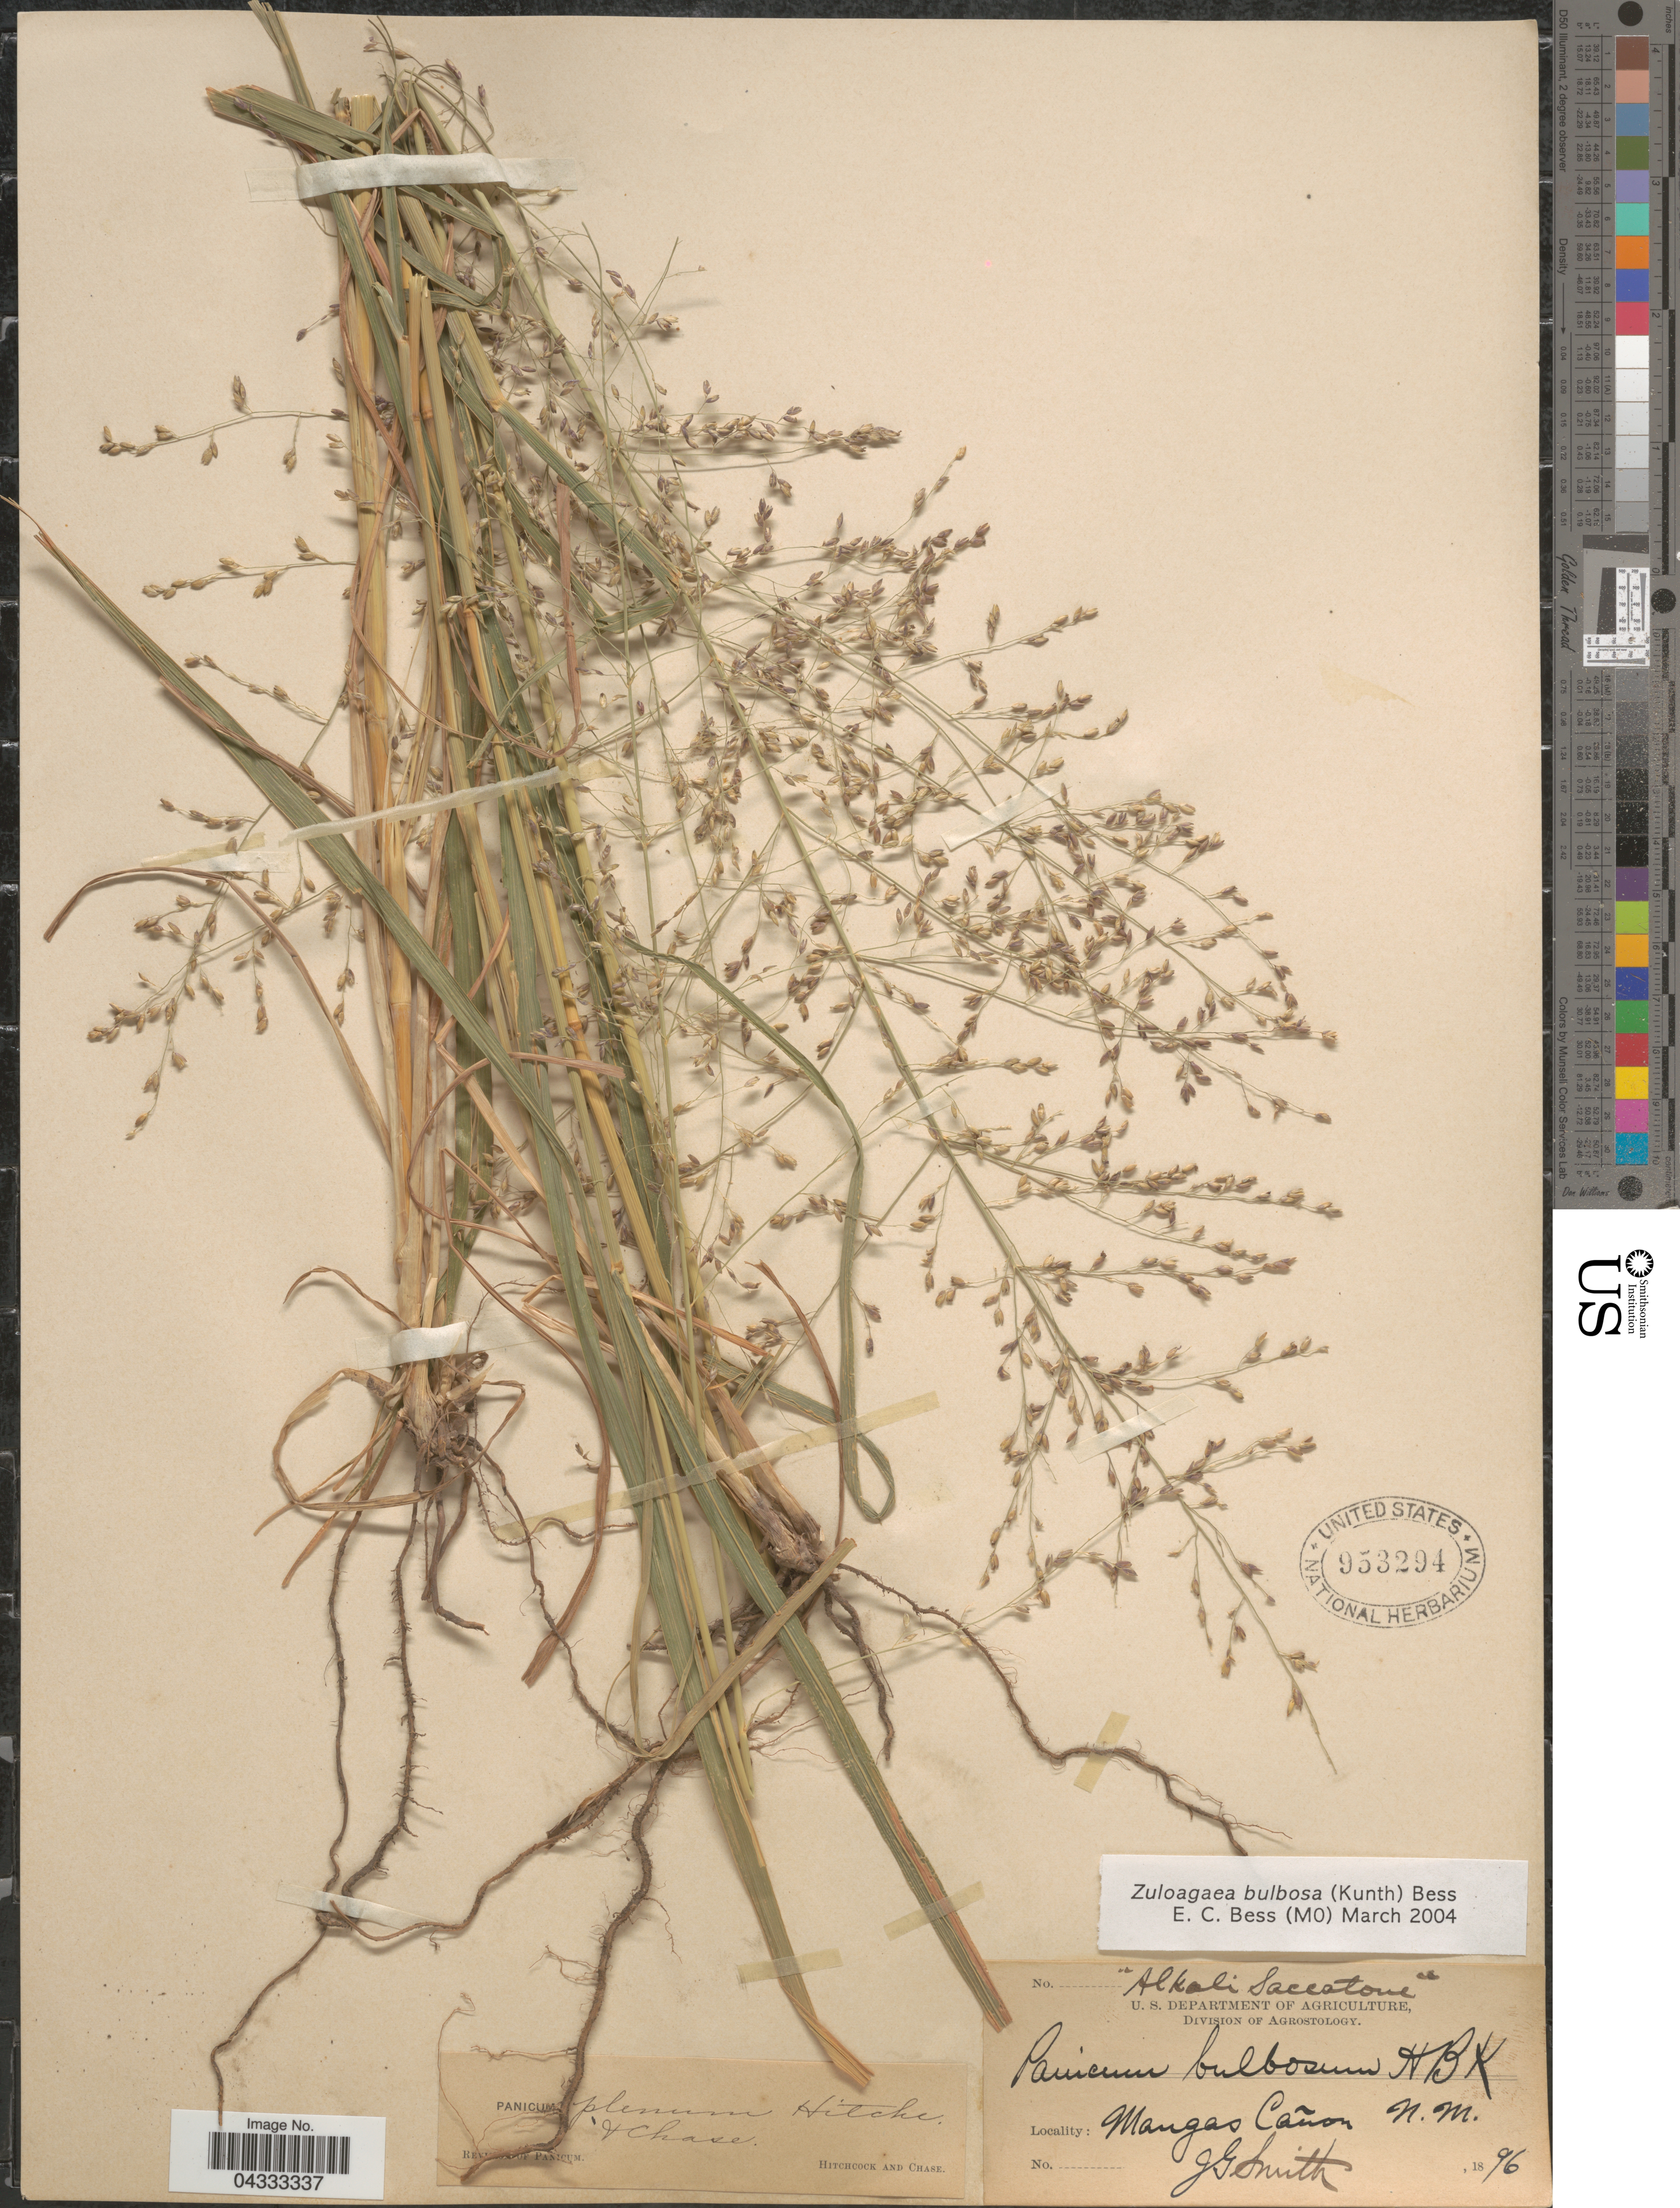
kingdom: Plantae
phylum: Tracheophyta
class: Liliopsida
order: Poales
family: Poaceae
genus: Zuloagaea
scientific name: Zuloagaea bulbosa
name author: (Kunth) E. Bess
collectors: J. G. Smith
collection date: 1896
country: United States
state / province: New Mexico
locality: Mangas Cañon.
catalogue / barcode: US 953294